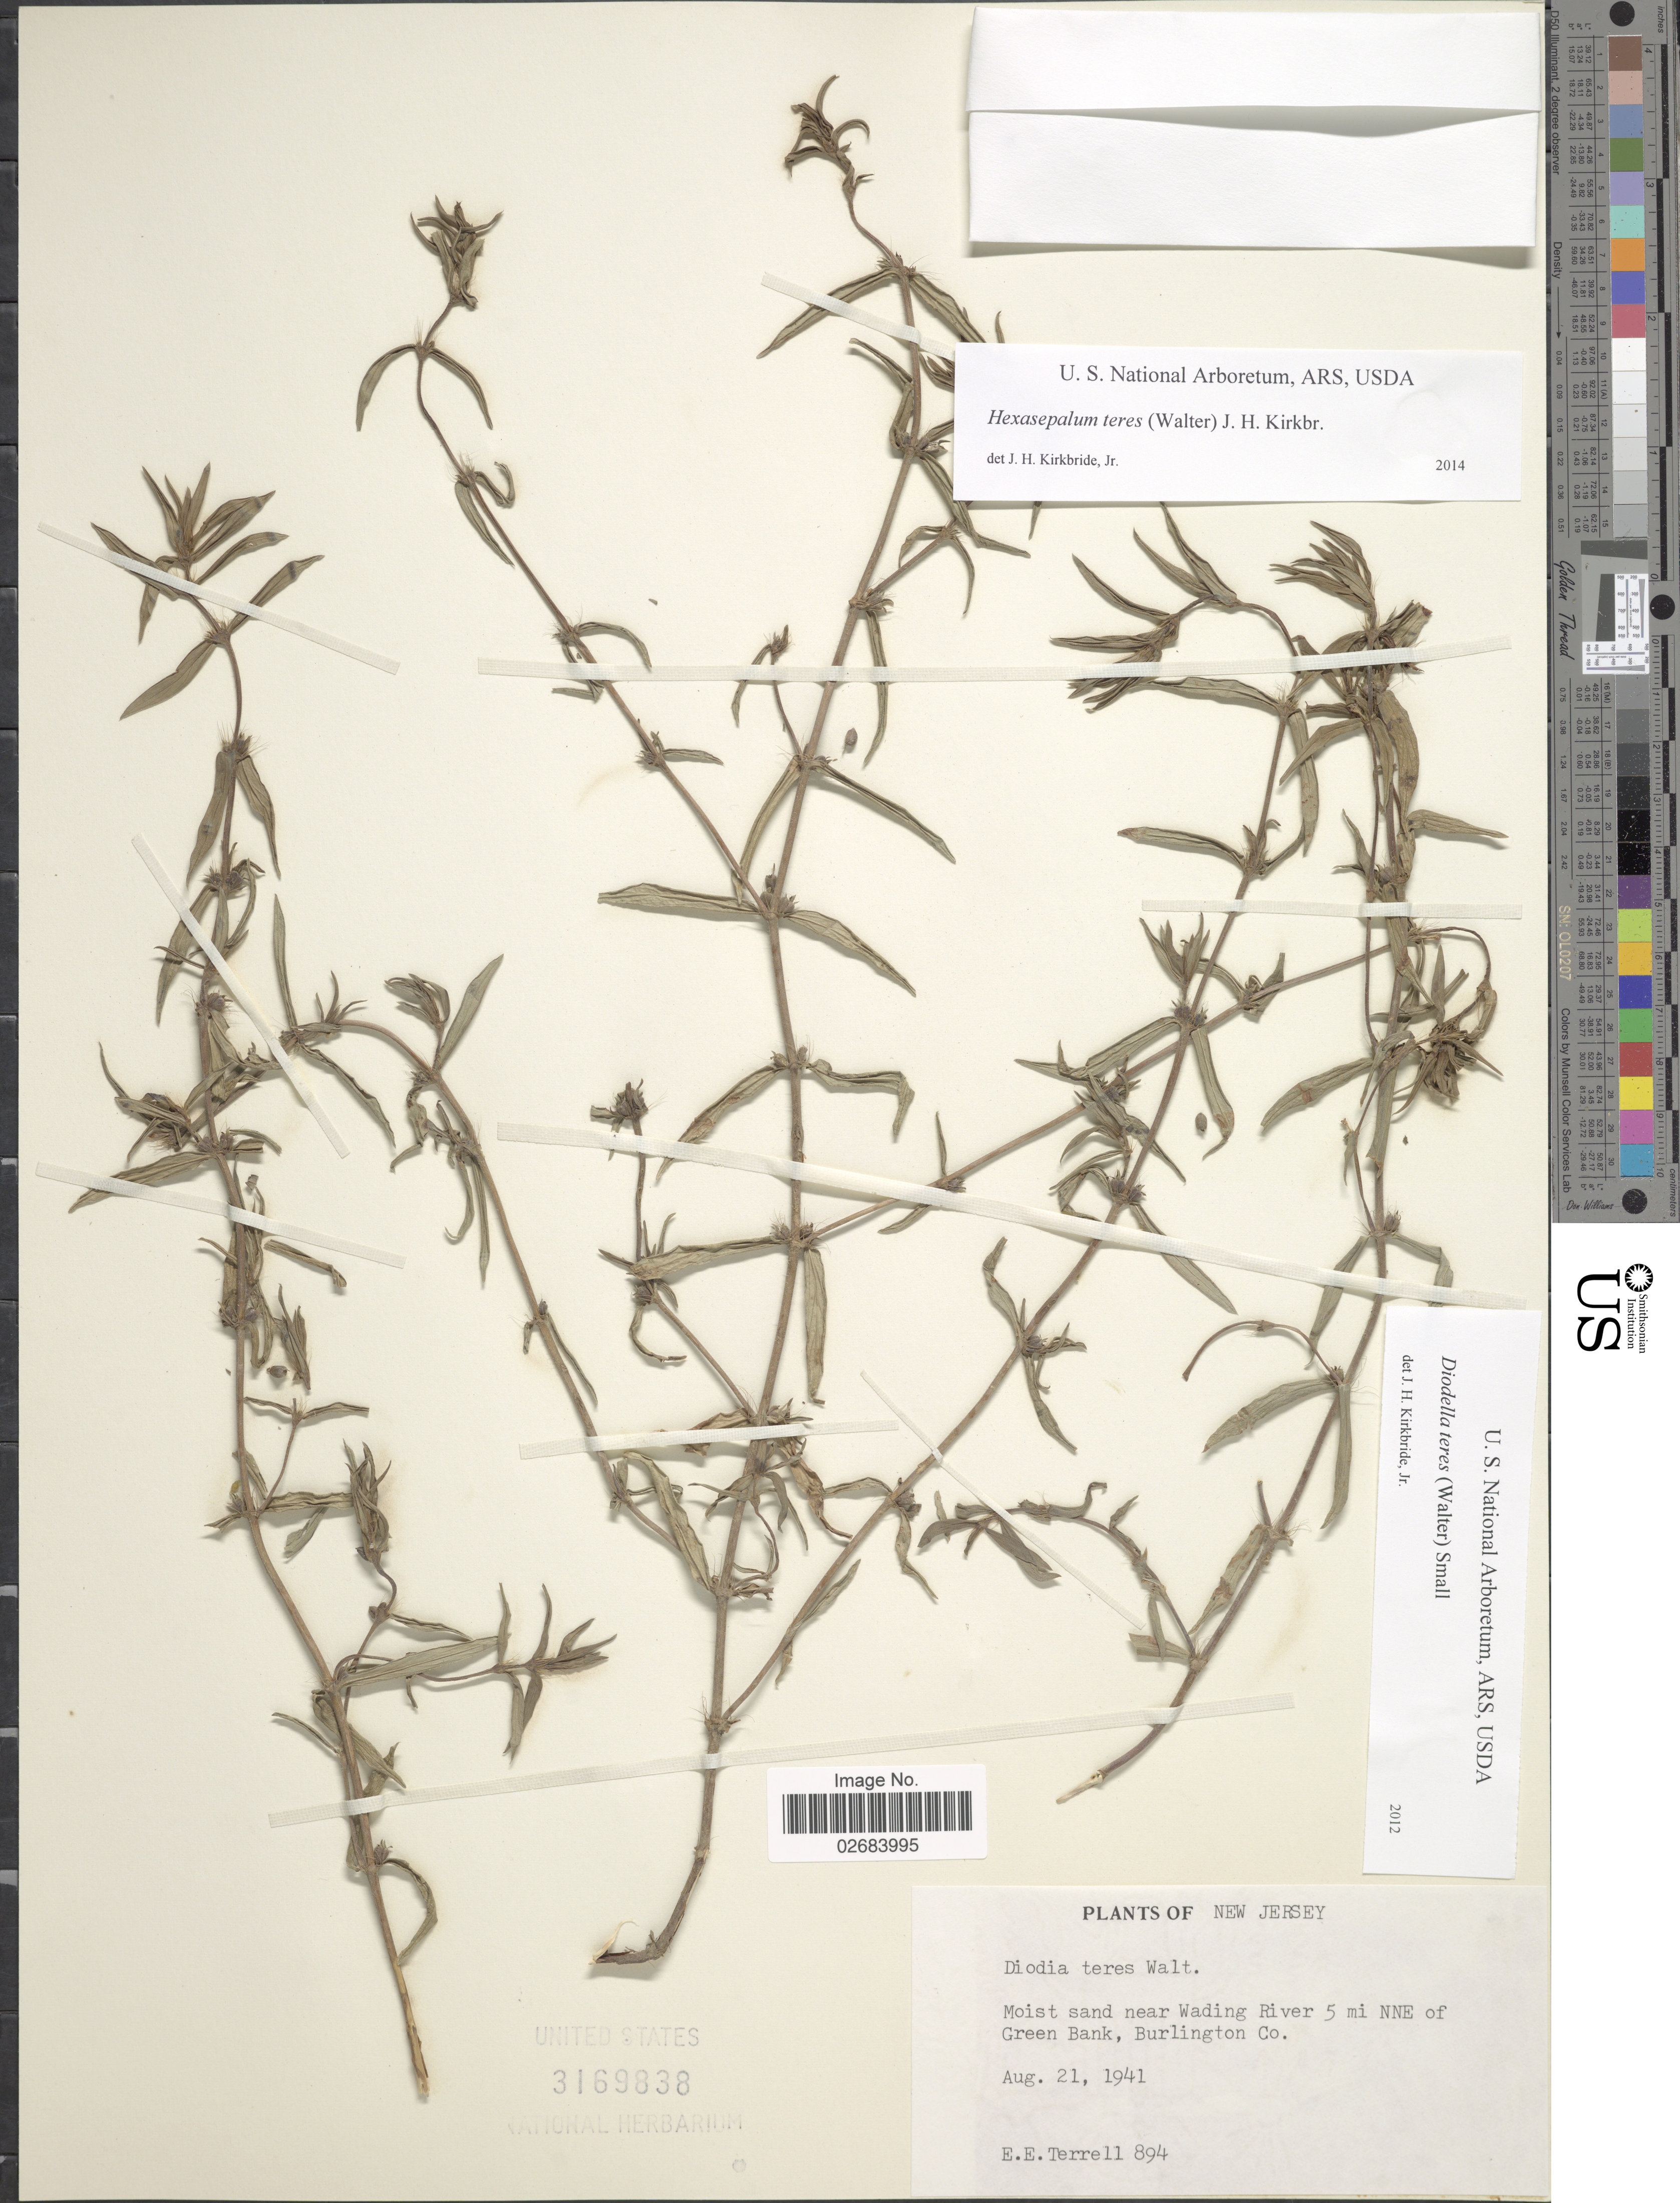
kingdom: Plantae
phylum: Tracheophyta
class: Magnoliopsida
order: Gentianales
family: Rubiaceae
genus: Diodia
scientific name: Diodia teres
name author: Walter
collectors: E. E. Terrell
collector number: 894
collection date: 1941-08-21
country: United States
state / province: New Jersey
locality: Moist sand near Wading River 5 mi NNE of Green Bank, Burlington Co.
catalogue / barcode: US 3169838